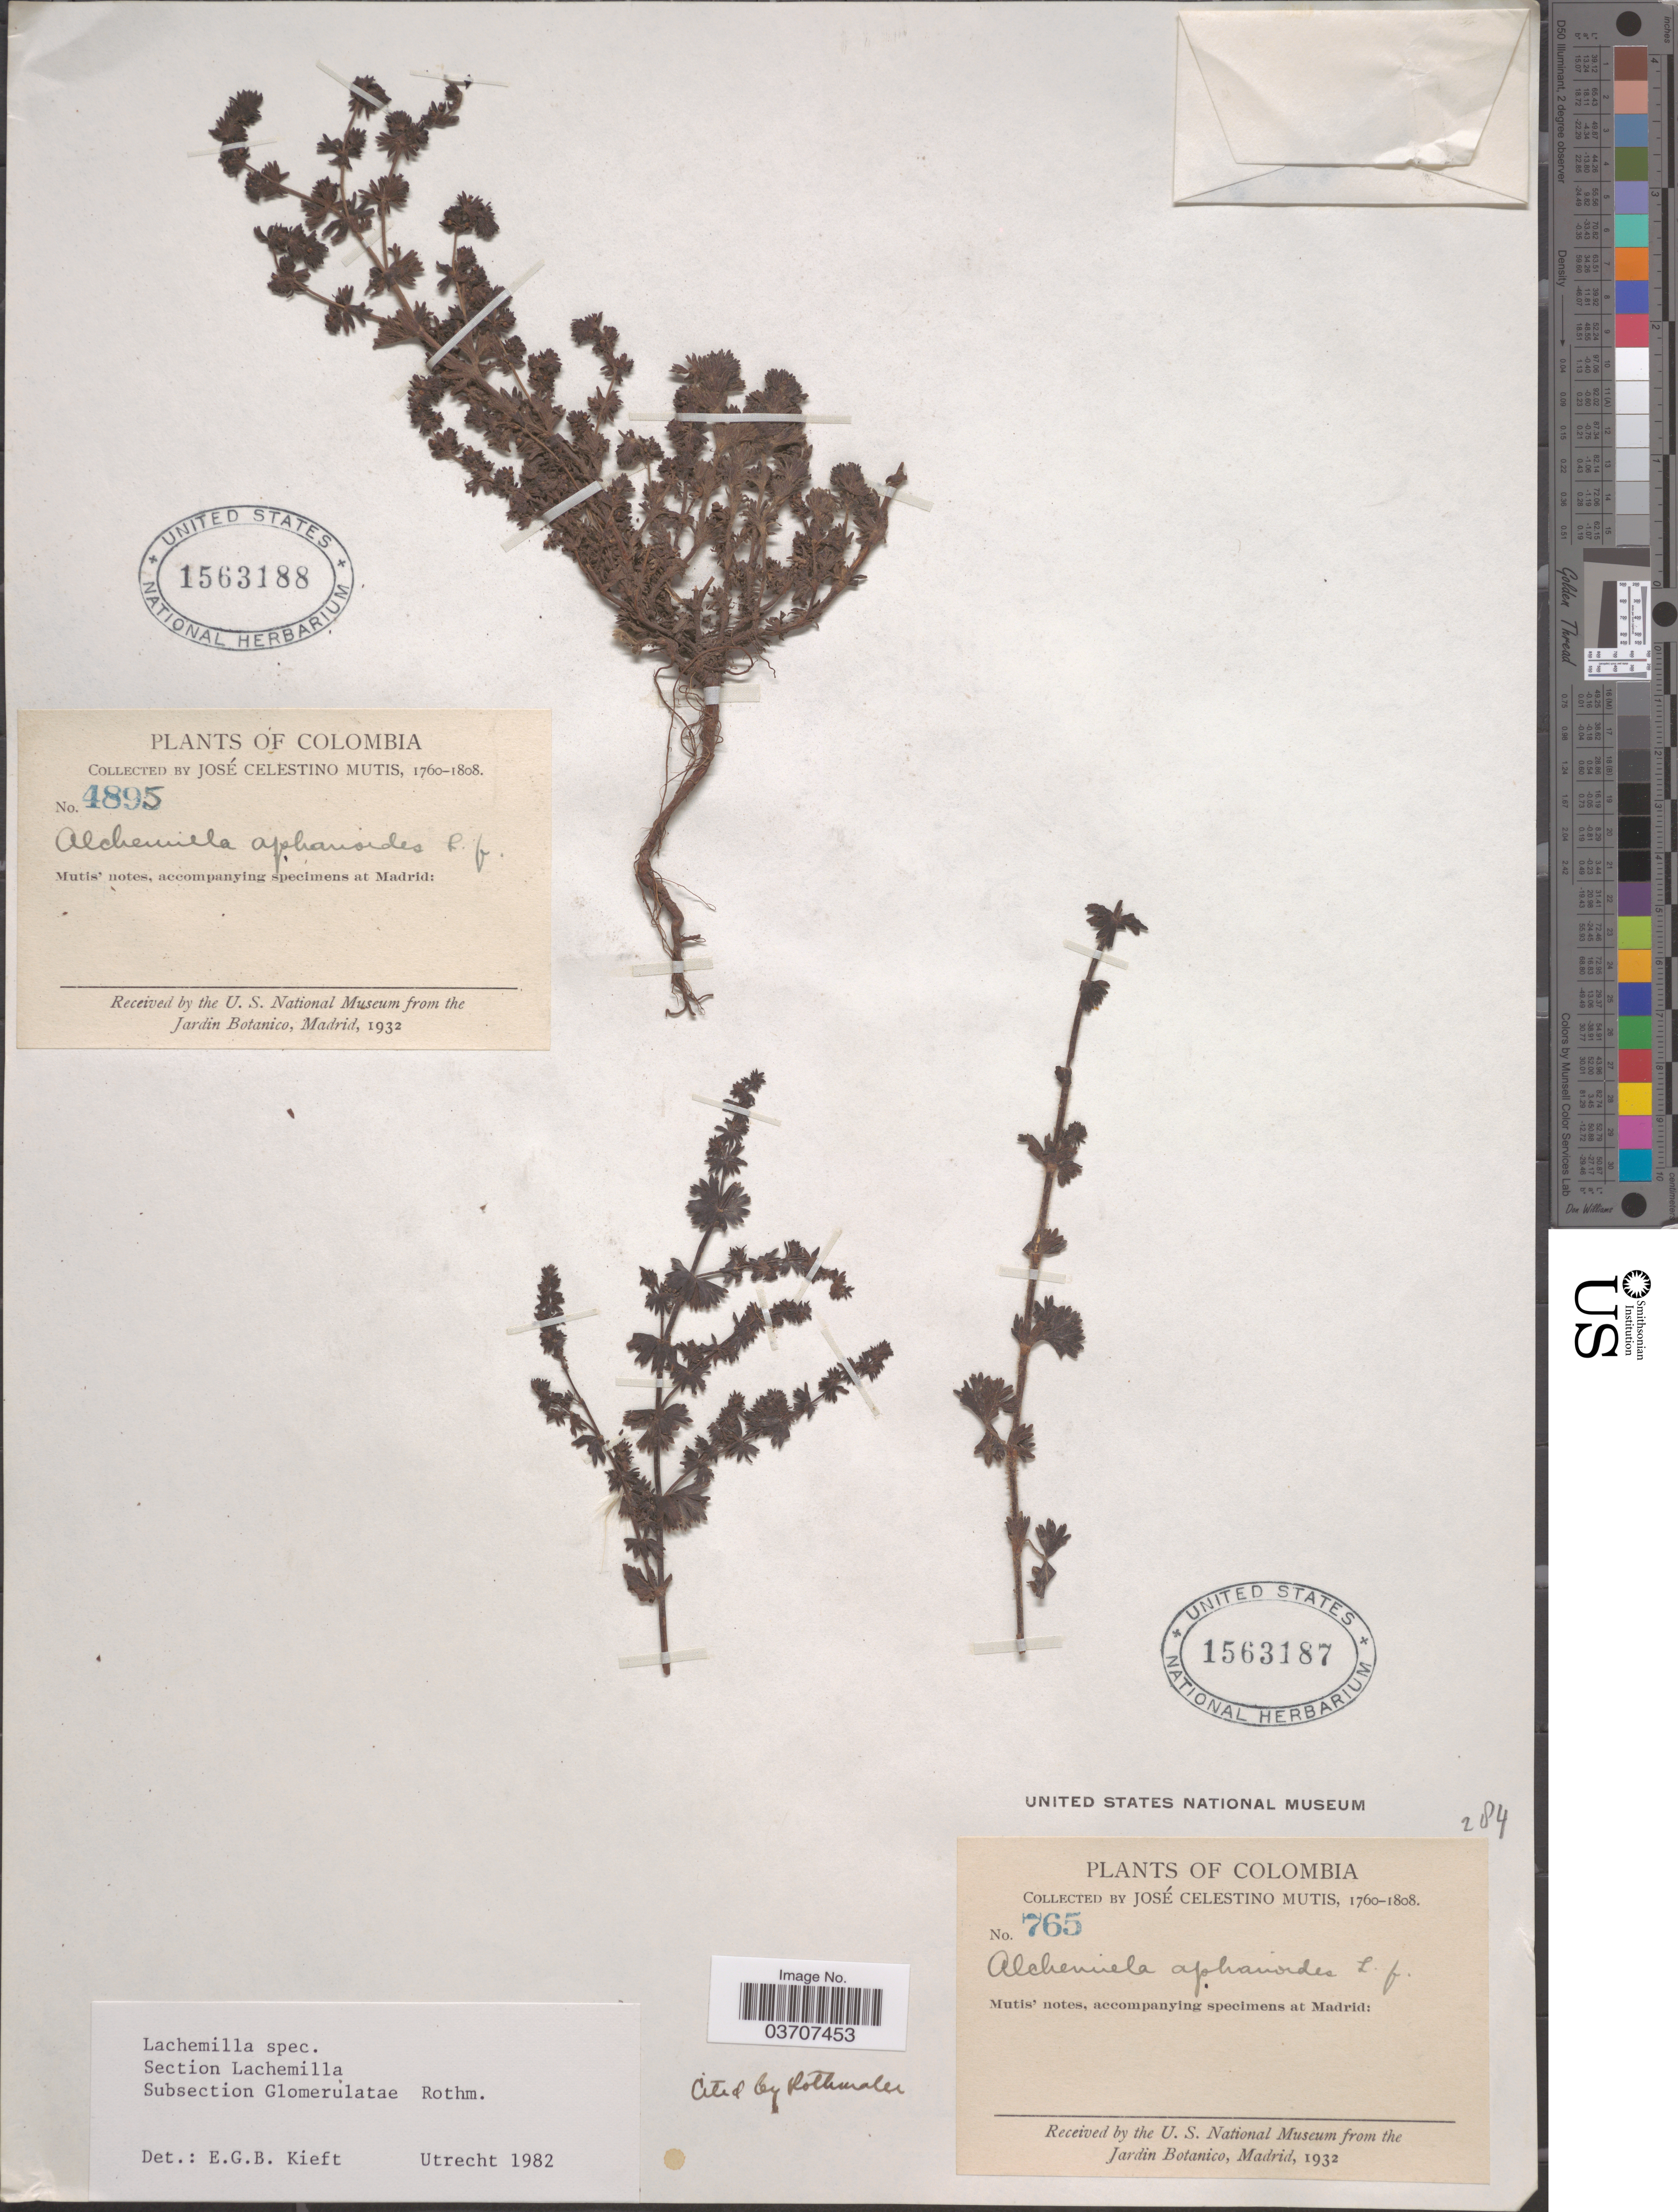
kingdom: Plantae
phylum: Tracheophyta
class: Magnoliopsida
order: Rosales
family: Rosaceae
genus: Lachemilla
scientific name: Lachemilla sp.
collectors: J. C. B. Mutis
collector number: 4895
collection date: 1760/1808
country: Colombia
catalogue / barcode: US 1563188